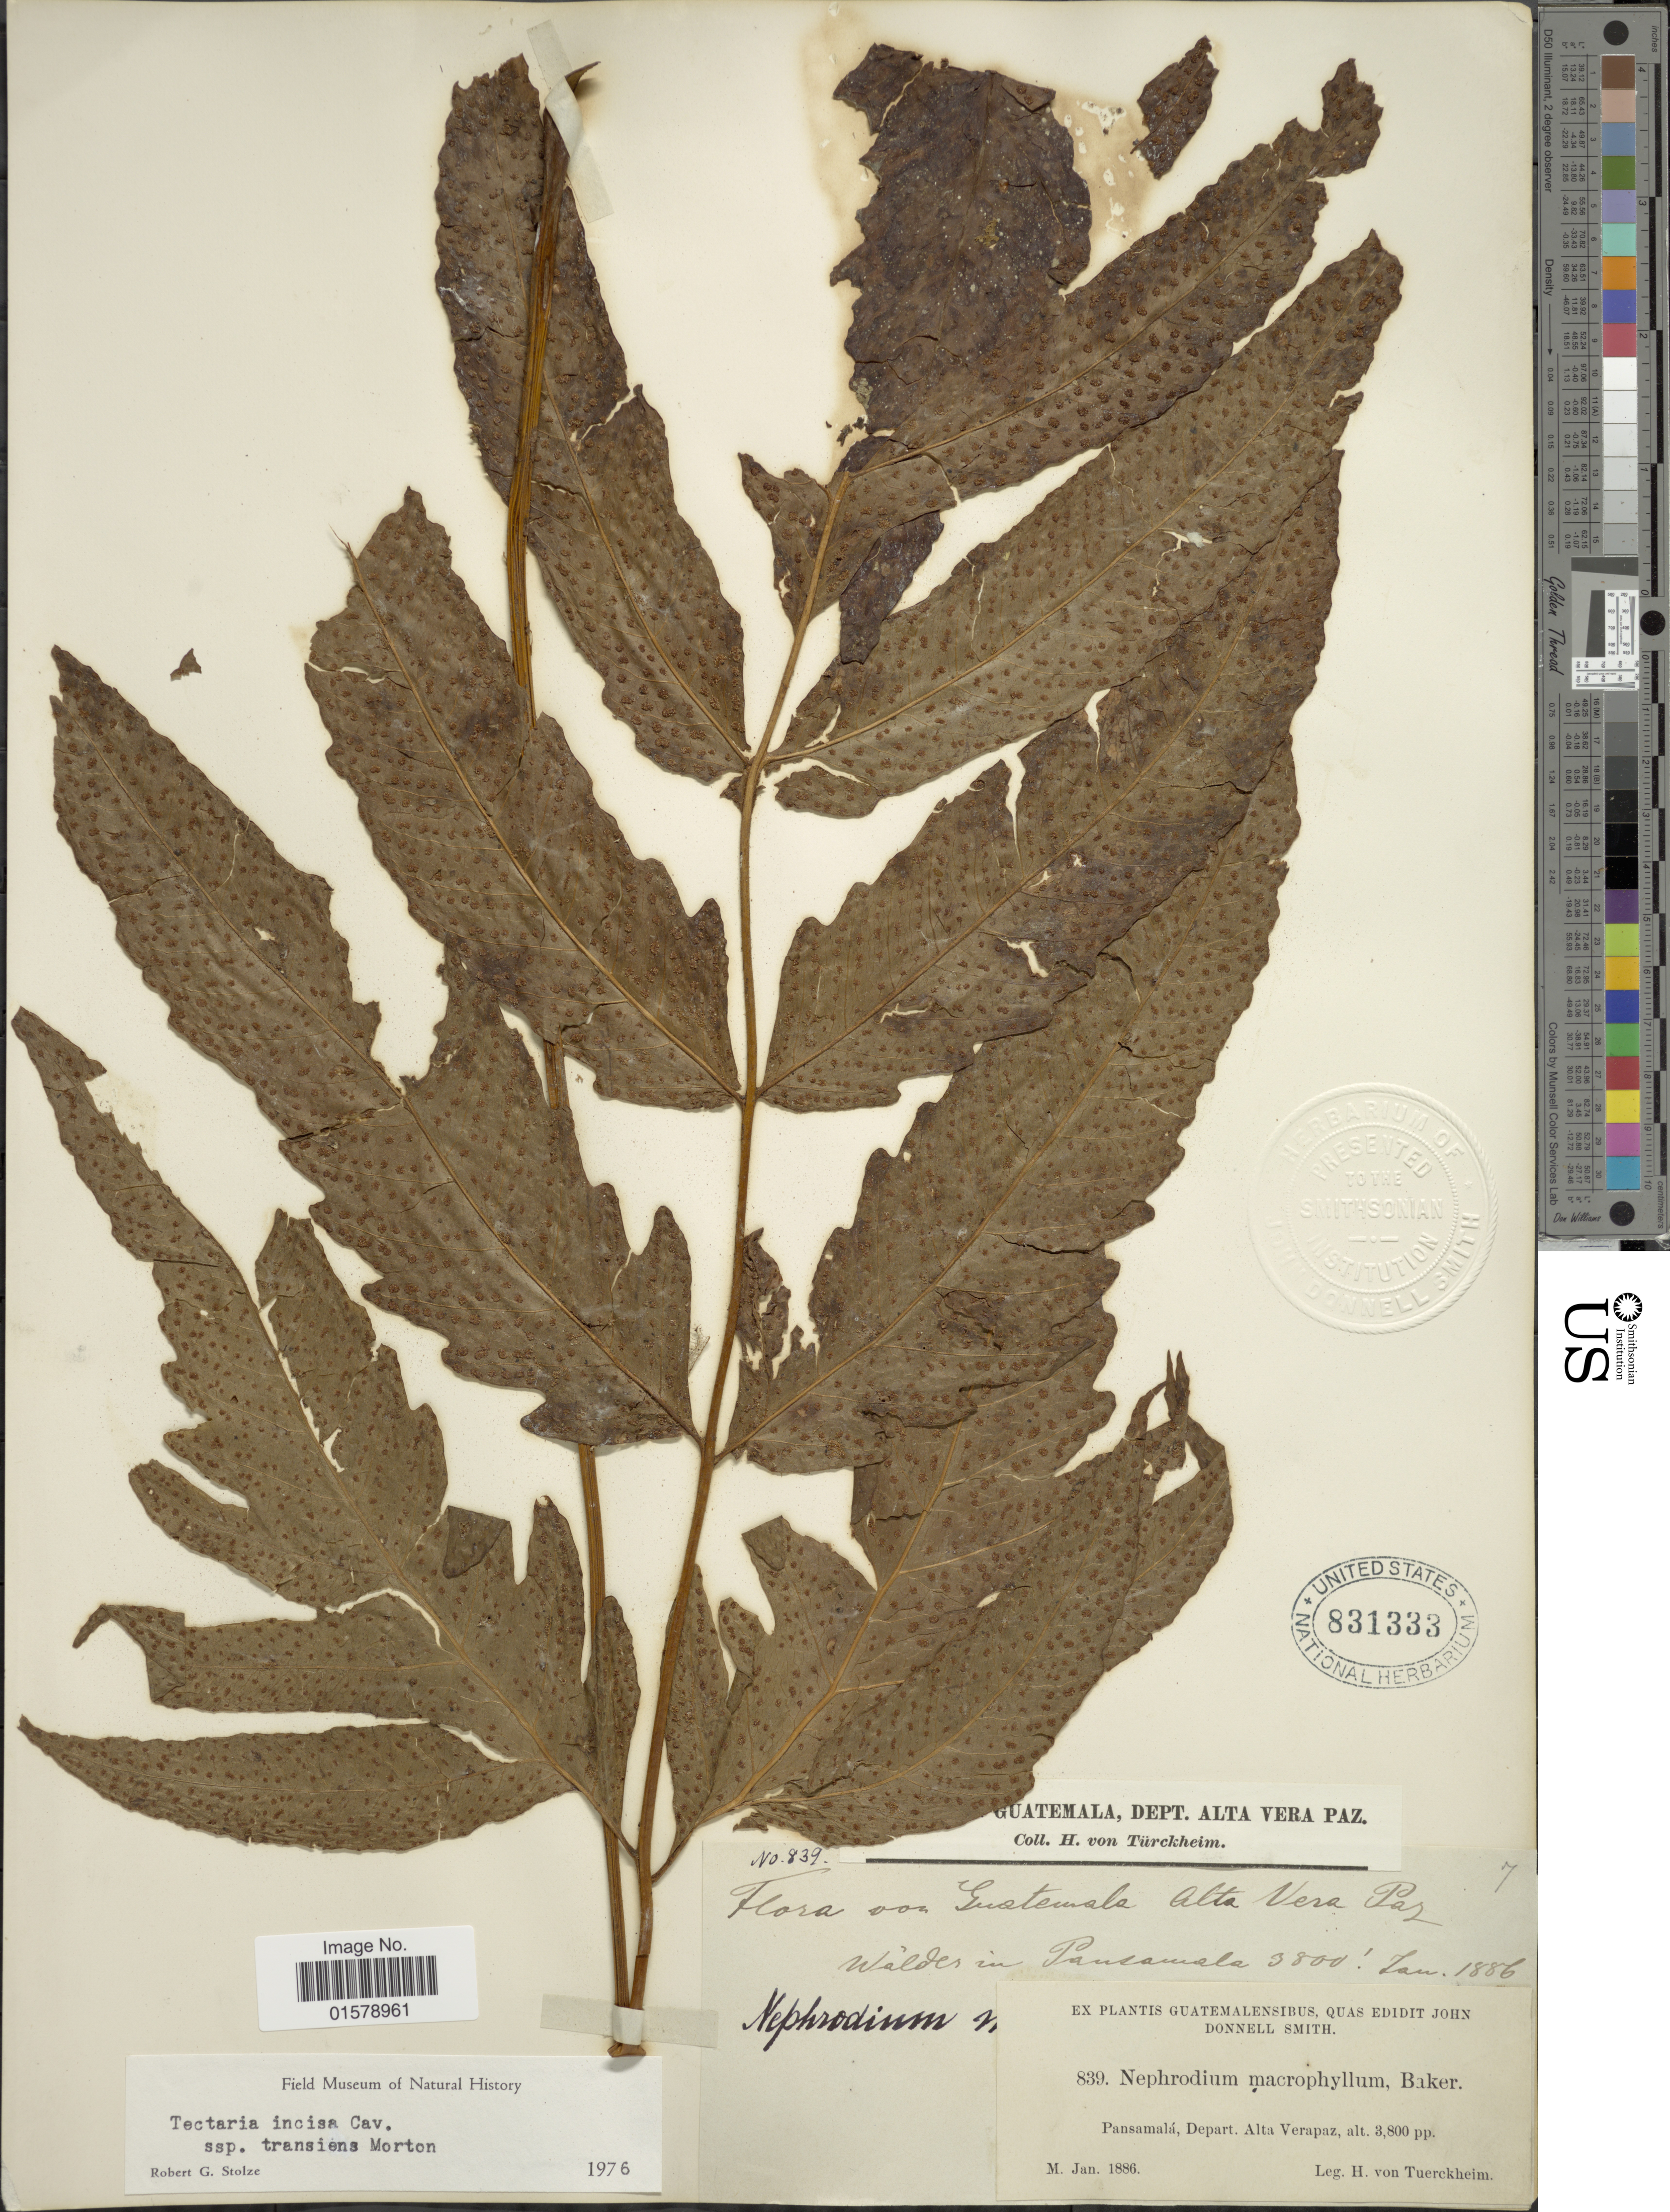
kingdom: Plantae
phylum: Tracheophyta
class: Polypodiopsida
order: Polypodiales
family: Tectariaceae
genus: Tectaria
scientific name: Tectaria transiens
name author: (C.V. Morton) A.R. Sm.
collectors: H. von Tuerckheim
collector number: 839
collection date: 1886-01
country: Guatemala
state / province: Alta Verapaz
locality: Pansamala, Depart. Alta Verapaz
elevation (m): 1158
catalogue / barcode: US 831333